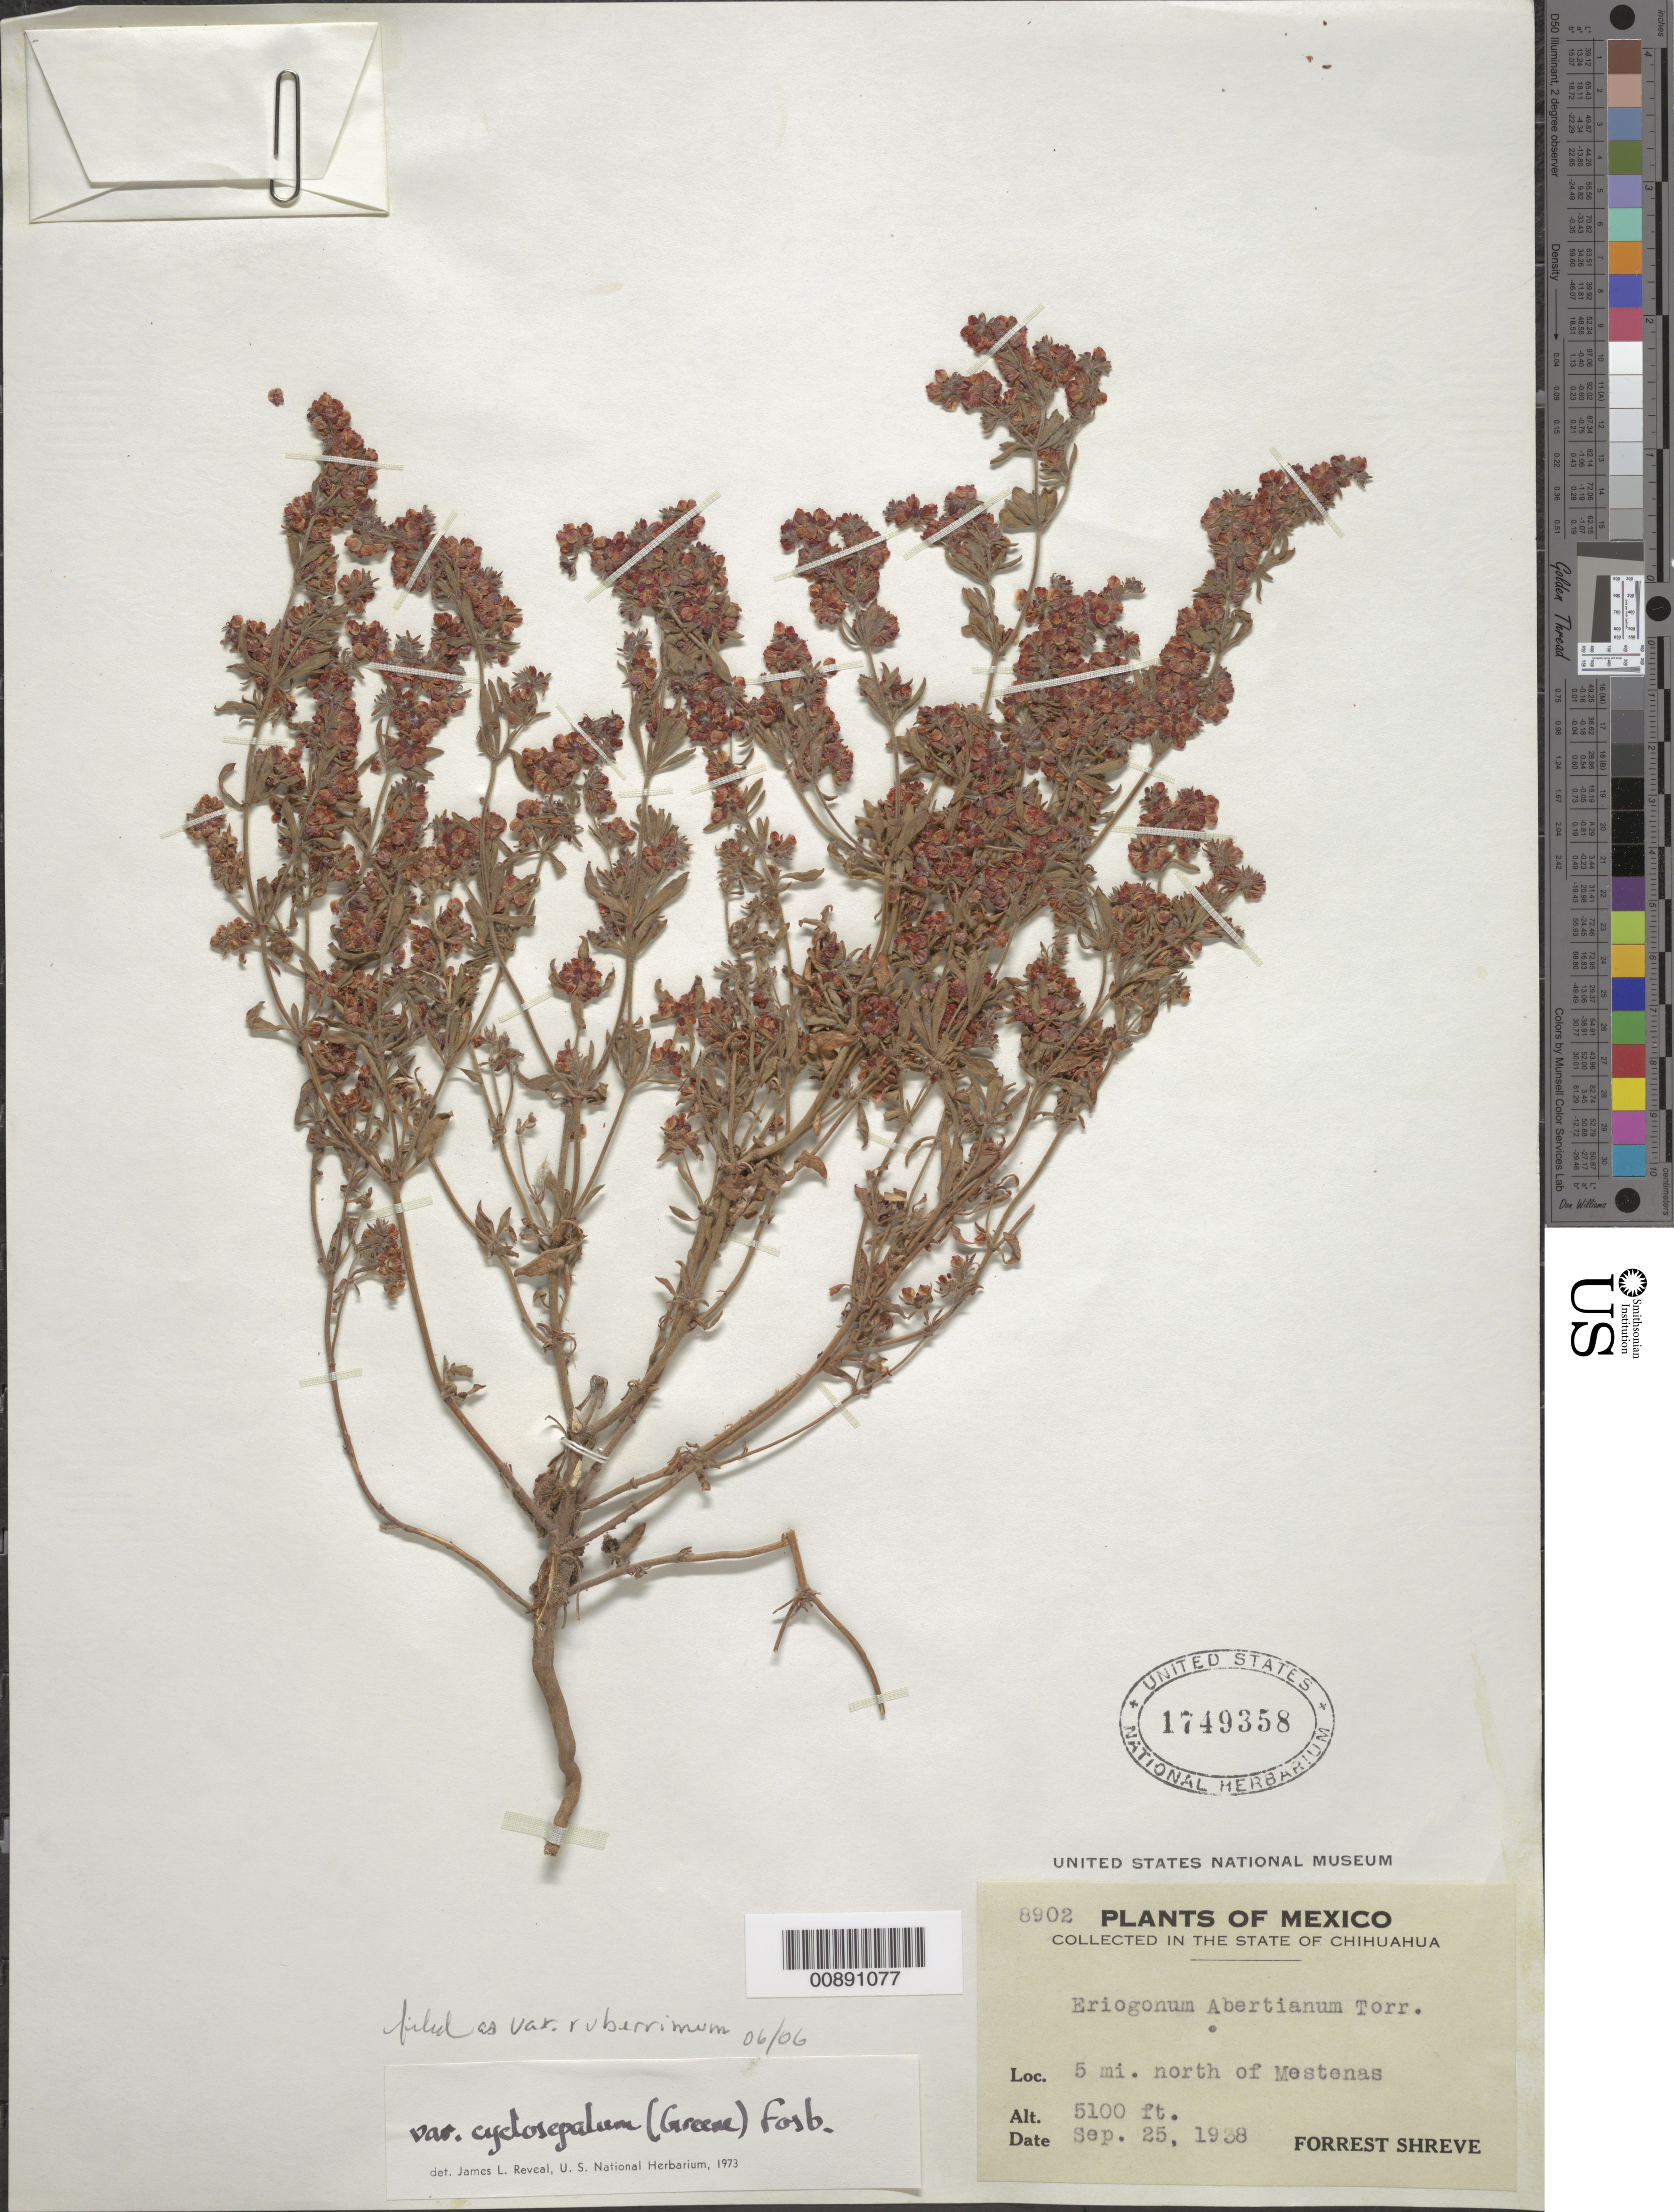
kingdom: Plantae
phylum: Tracheophyta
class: Magnoliopsida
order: Caryophyllales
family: Polygonaceae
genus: Eriogonum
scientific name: Eriogonum abertianum var. ruberrimum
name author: (Gand.) Gand.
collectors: F. Shreve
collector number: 8902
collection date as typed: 25 Sep 1938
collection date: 1938-09-25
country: Mexico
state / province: Chihuahua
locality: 5 mi. north of Mesteñas, Chihuahua.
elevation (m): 1554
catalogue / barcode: US 1749358